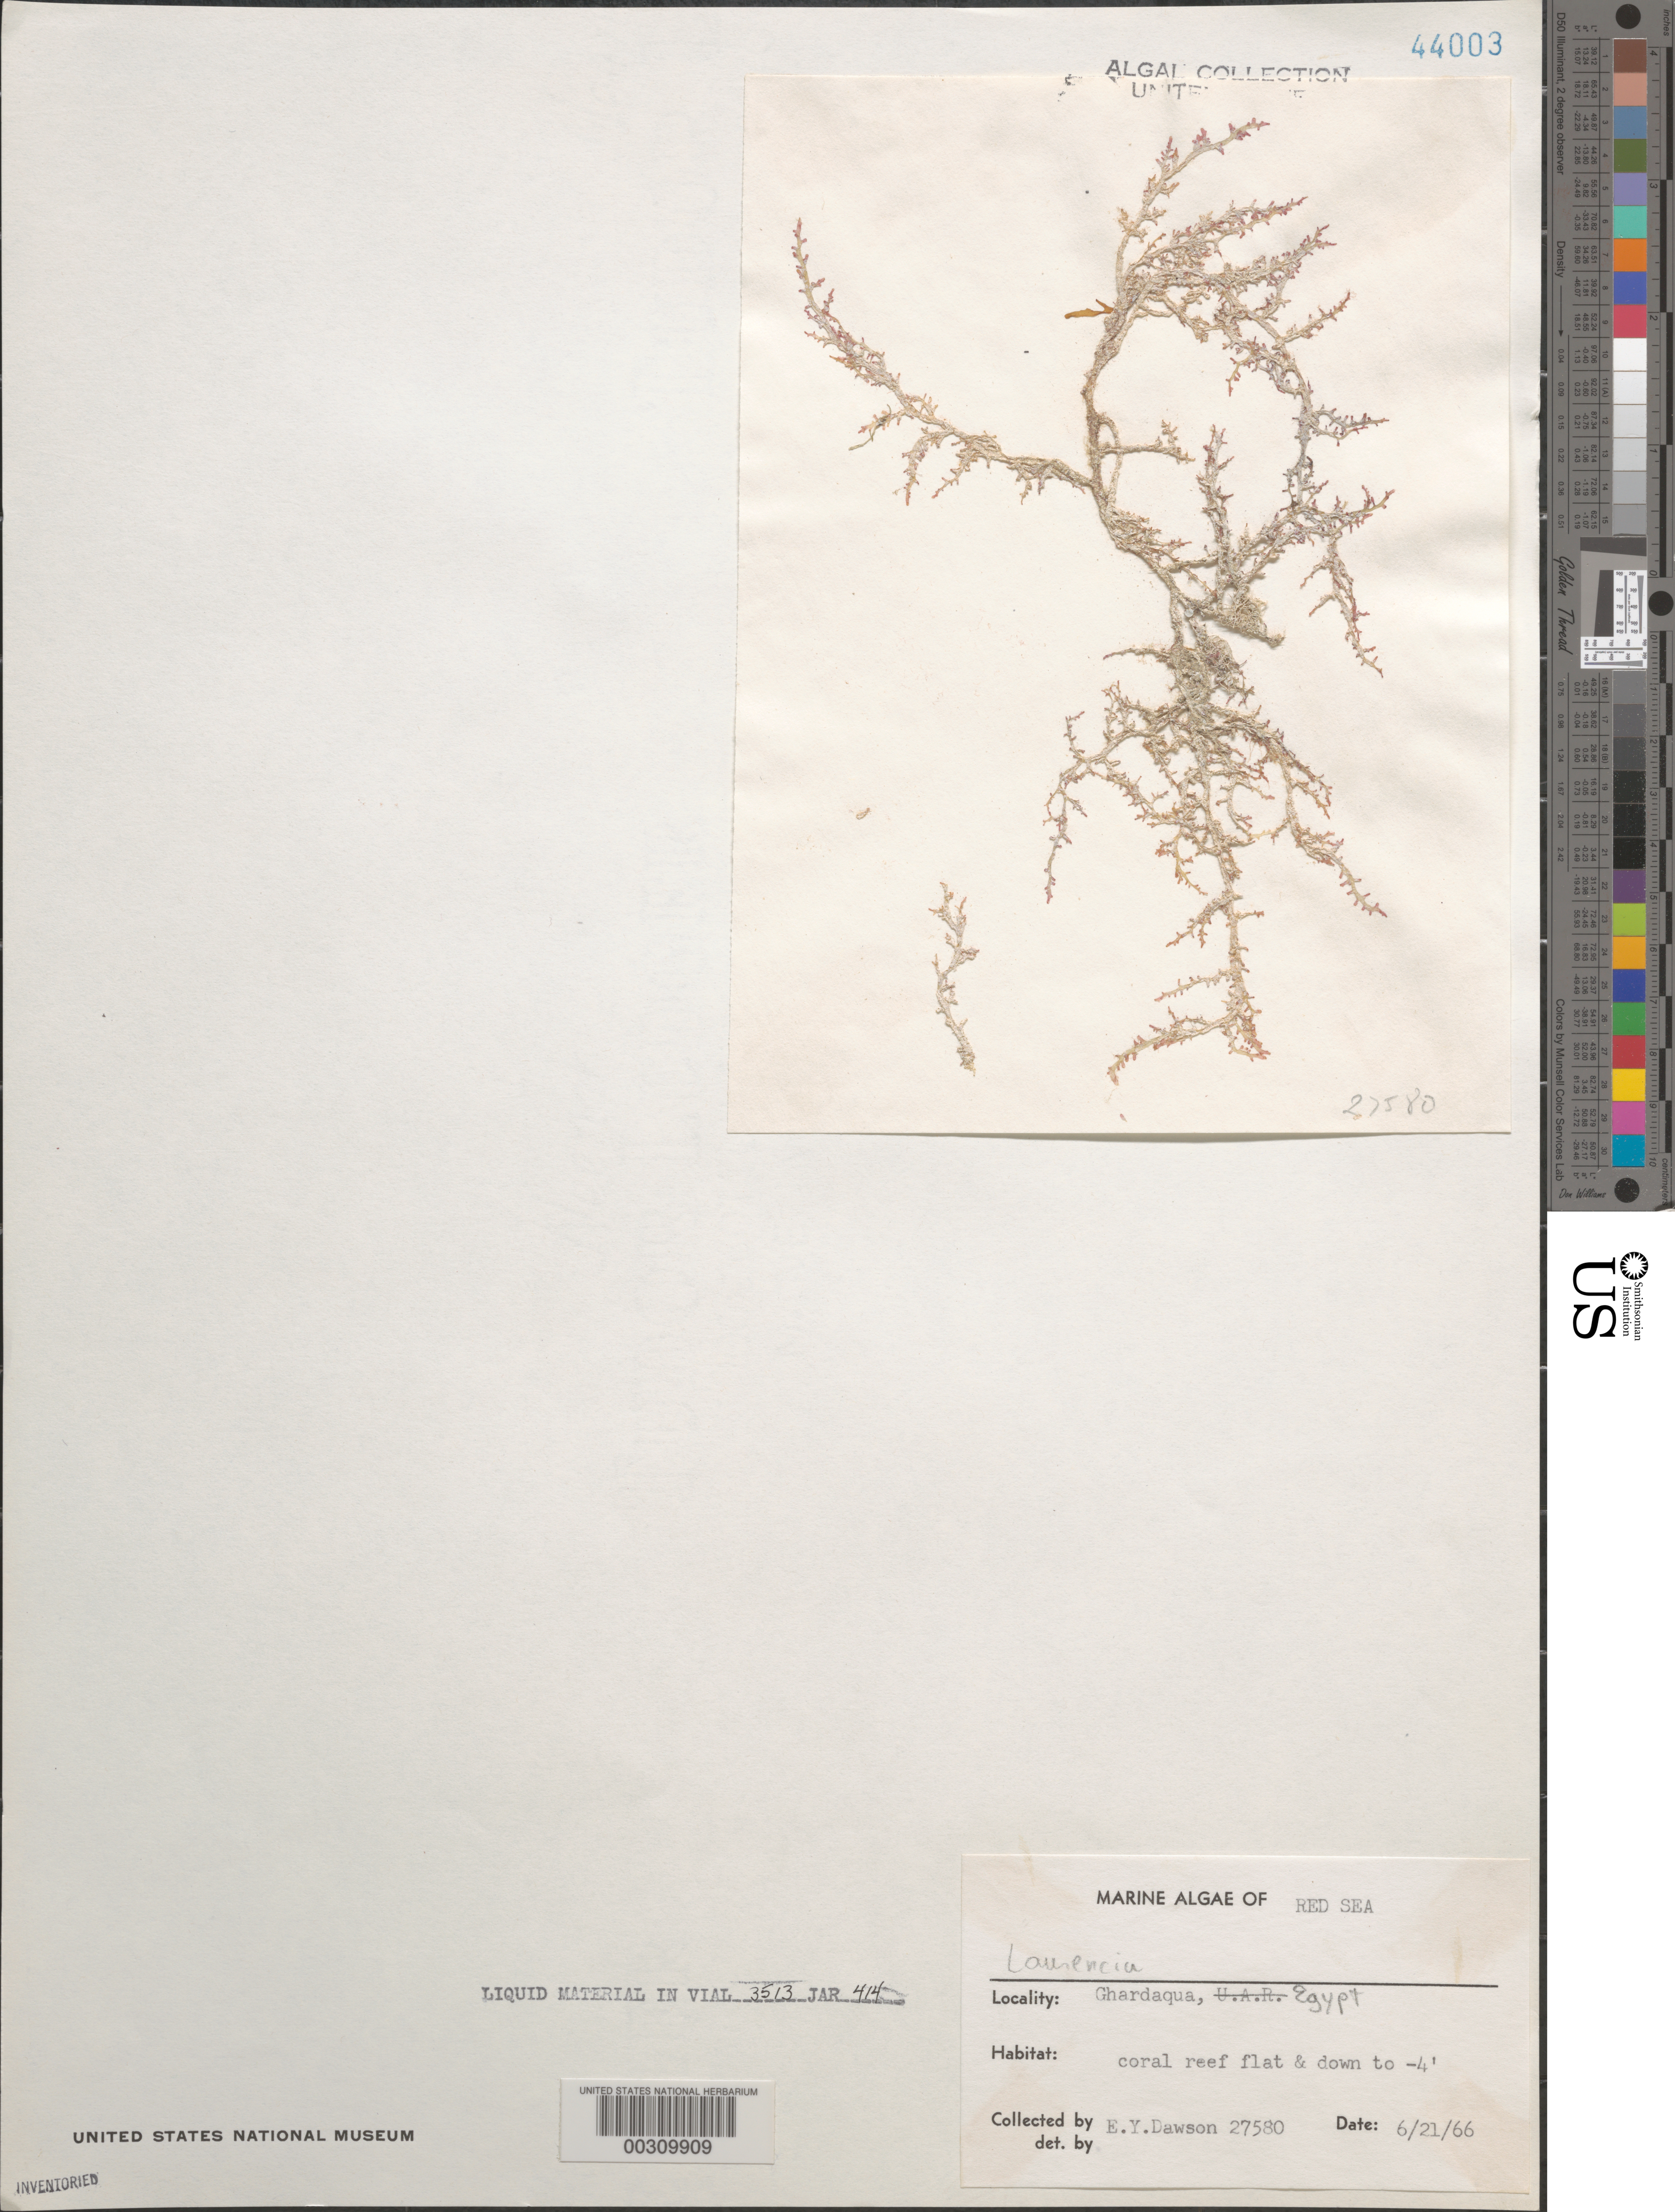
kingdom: Plantae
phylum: Rhodophyta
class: Florideophyceae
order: Ceramiales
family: Rhodomelaceae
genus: Laurencia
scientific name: Laurencia sp.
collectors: E. Y. Dawson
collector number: EYD 27580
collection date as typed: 21 Jun 1966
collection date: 1966-06-21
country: Egypt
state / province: Al Bahr al Ahmar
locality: Ghardaqua, Red Sea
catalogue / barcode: US 44003